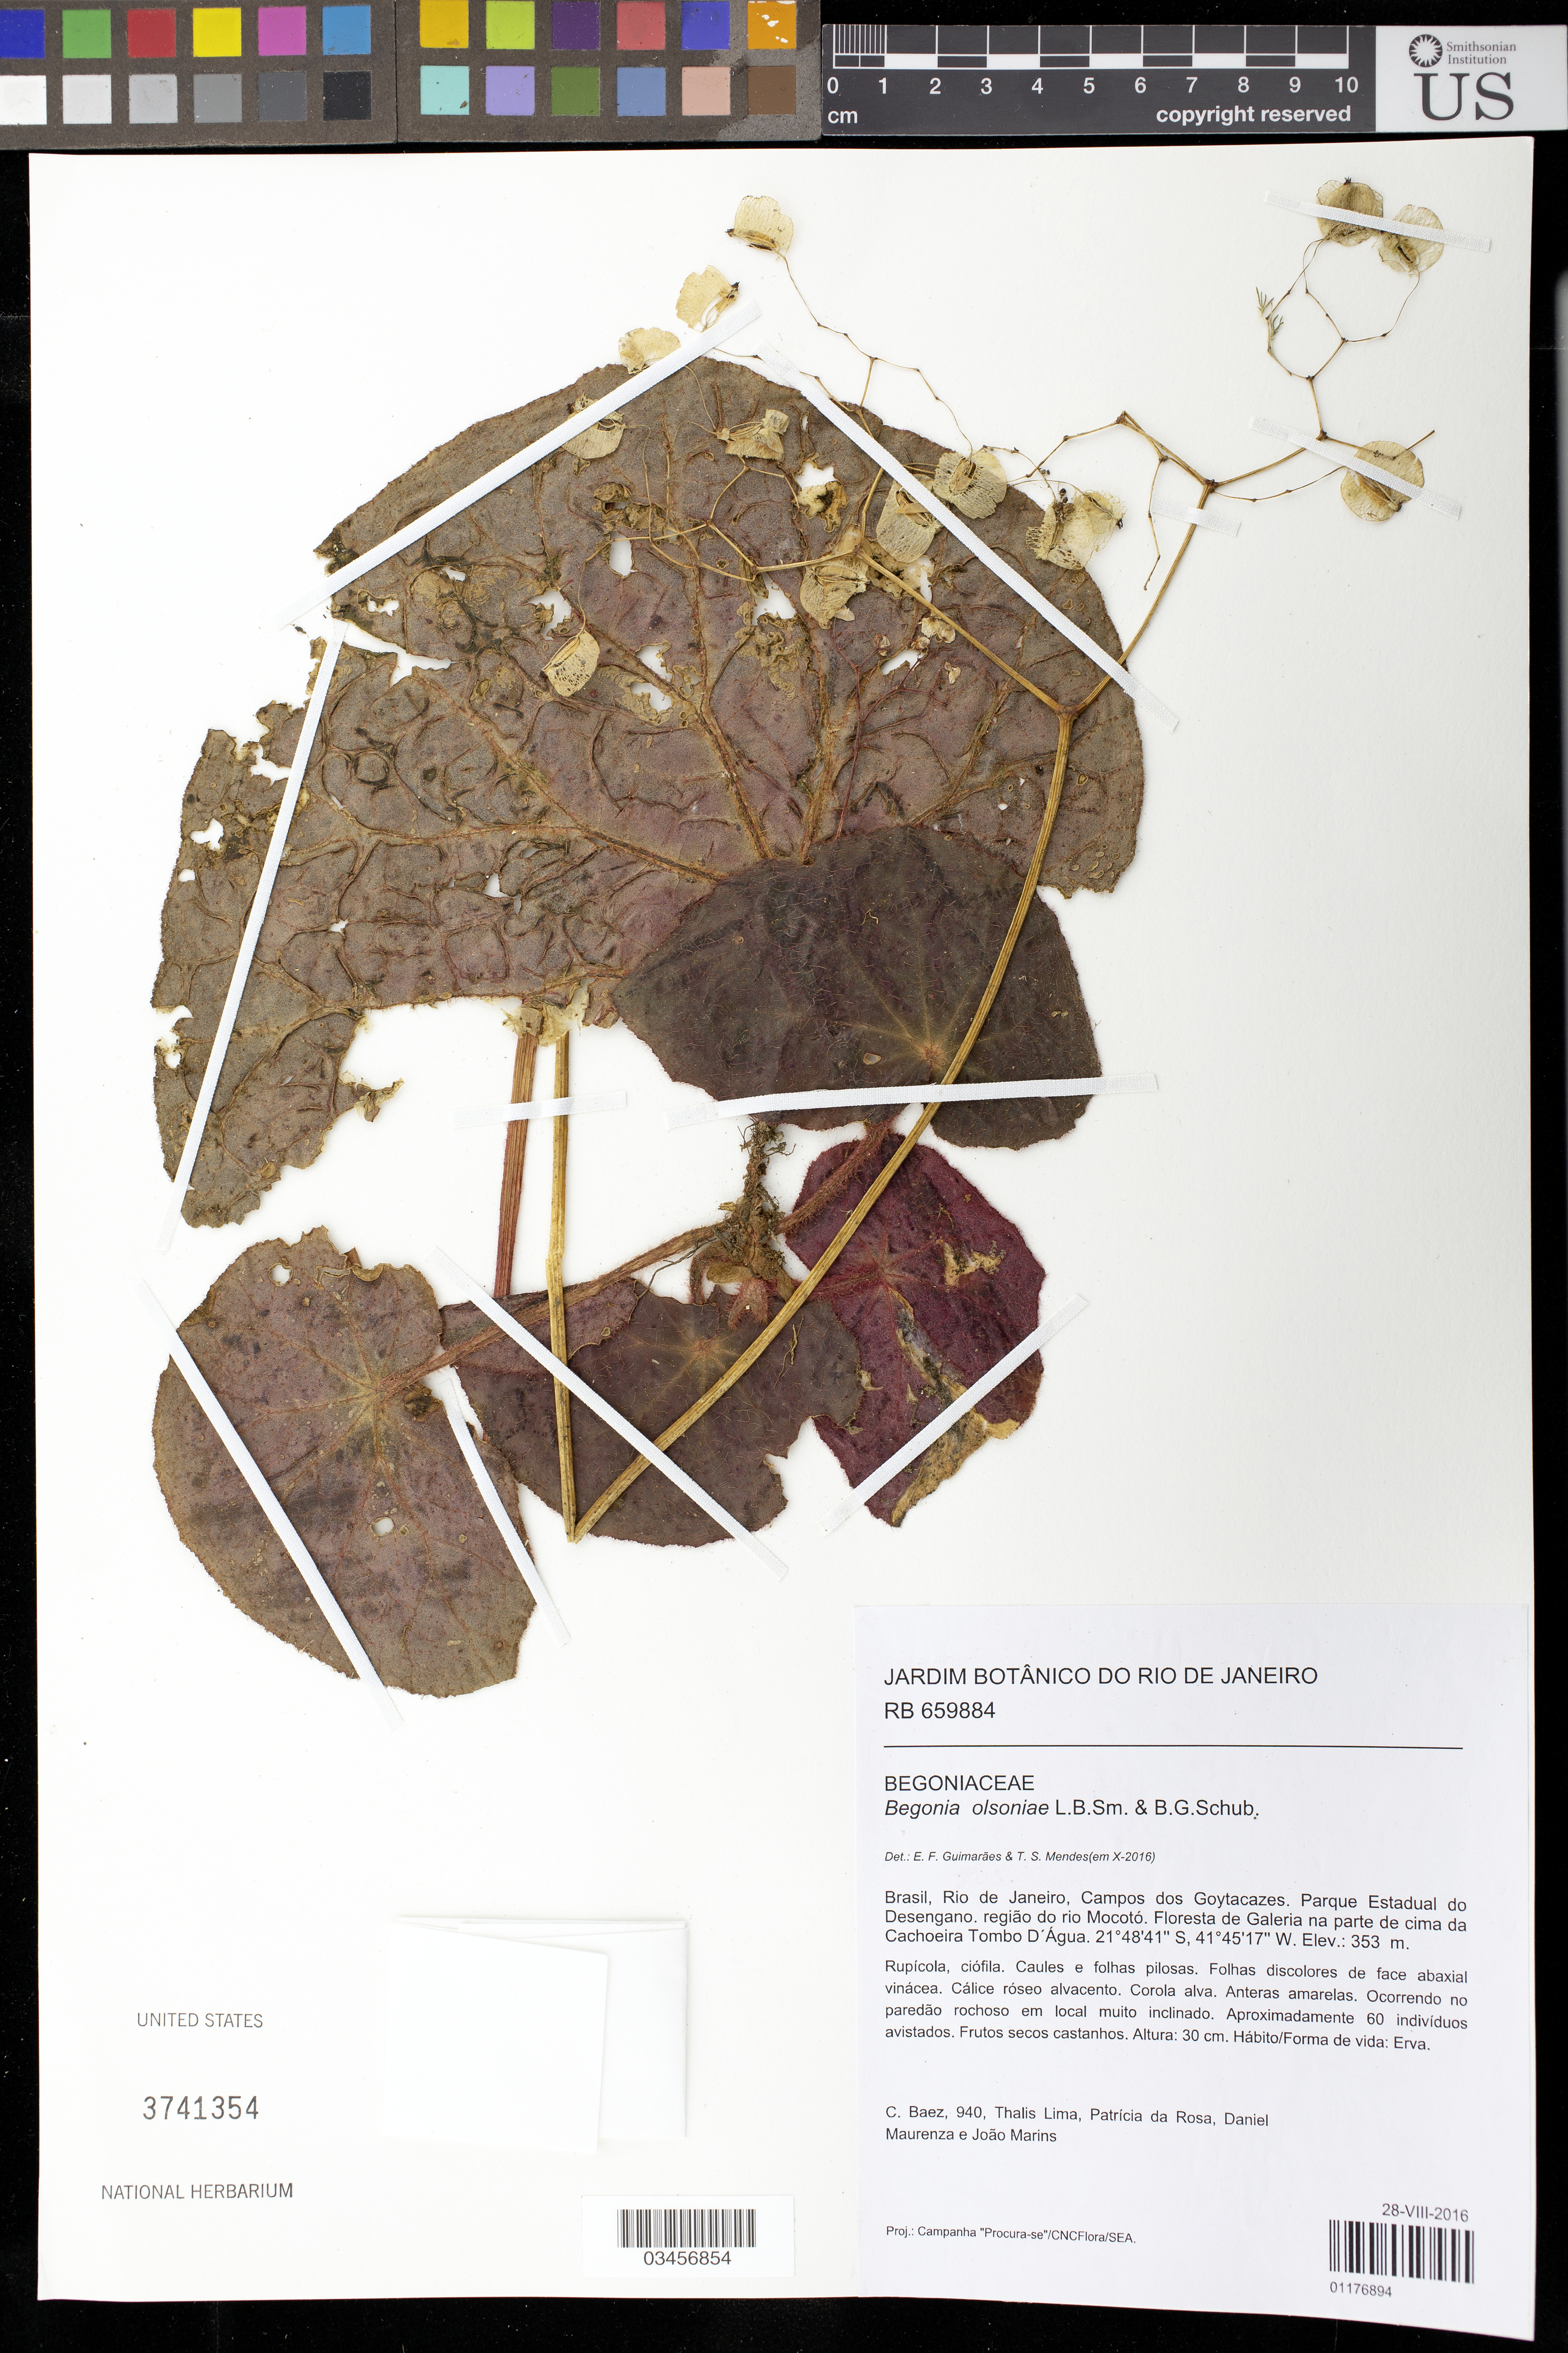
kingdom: Plantae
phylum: Tracheophyta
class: Magnoliopsida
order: Cucurbitales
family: Begoniaceae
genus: Begonia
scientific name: Begonia olsoniae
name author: L.B. Sm. & B.G. Schub.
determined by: Guimarães, E. F.; Mendes, T. S.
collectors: C. Baez, T. Lima, P. da Rosa, D. Maurenza & J. Marins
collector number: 940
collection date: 2016-08-28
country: Brazil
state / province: Rio de Janeiro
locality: Campos dos Goytacazes. Parque Estadual do Desengano, região do rio Mocotó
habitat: Floresta de galeria na parte de coma da cachoeira tombo d'agua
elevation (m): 353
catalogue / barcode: US 3741354